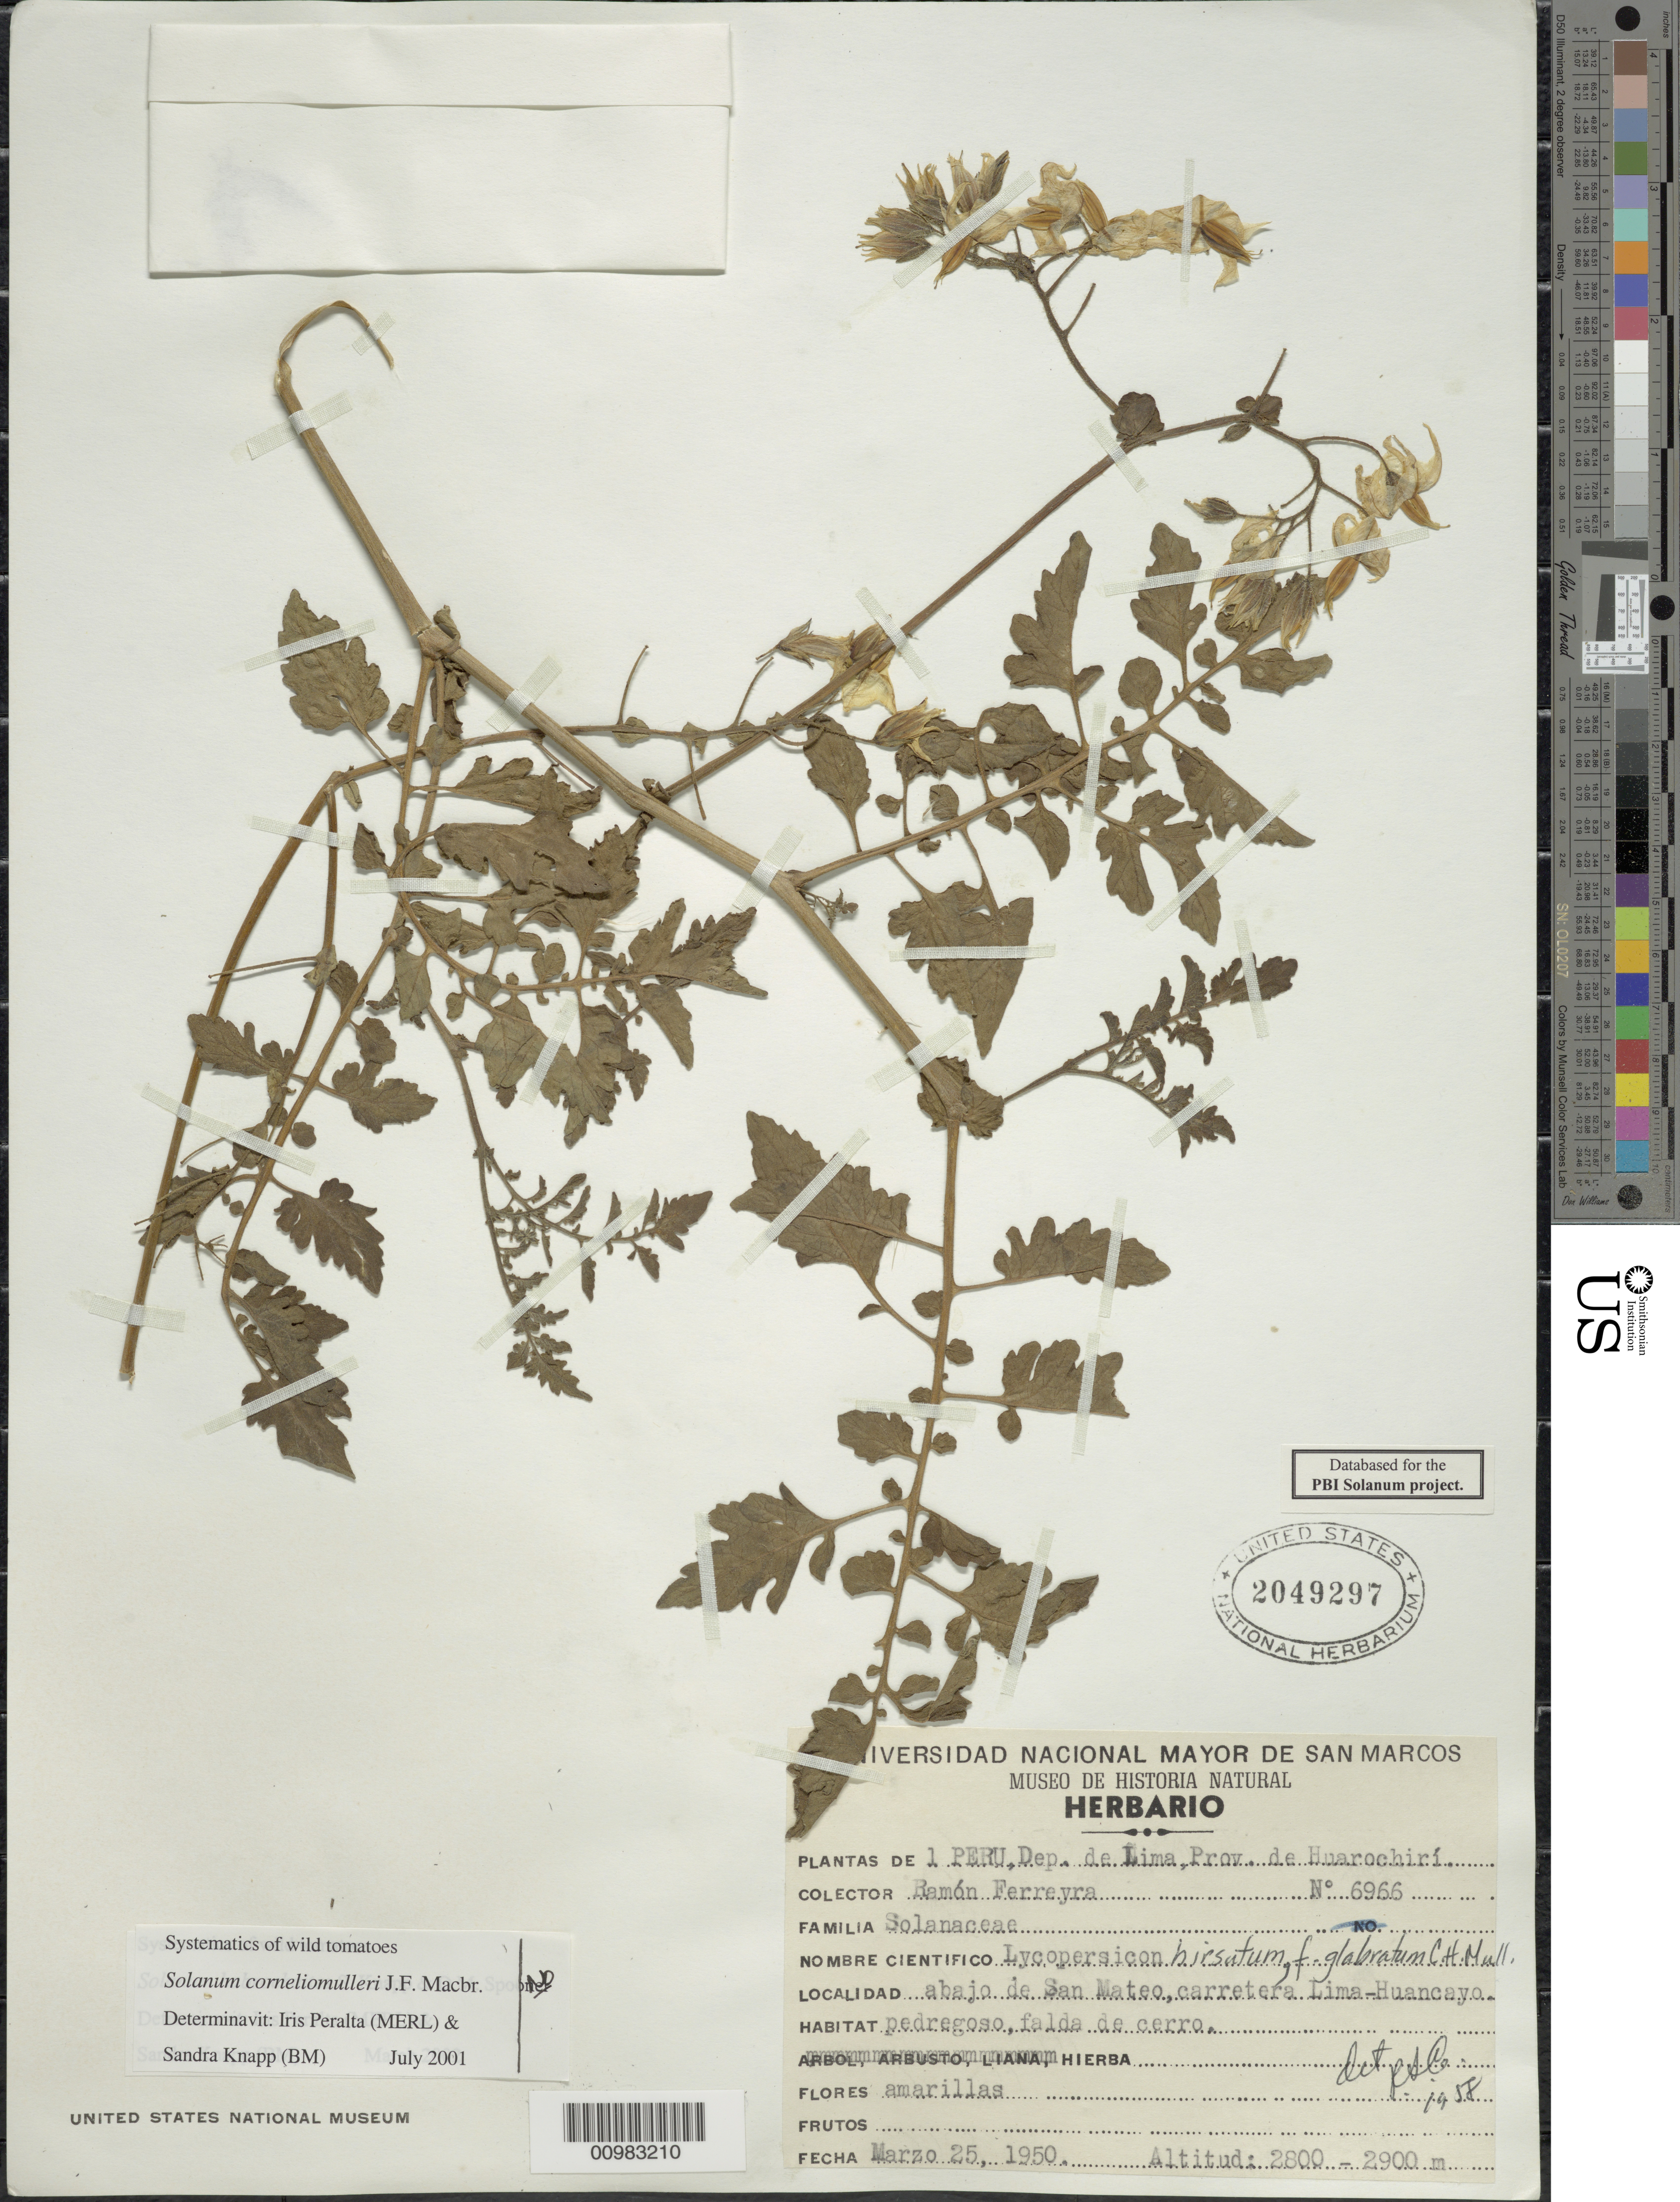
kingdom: Plantae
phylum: Tracheophyta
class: Magnoliopsida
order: Solanales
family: Solanaceae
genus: Solanum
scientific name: Solanum corneliomulleri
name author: J.F. Macbr.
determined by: Peralta, Iris E.; Knapp, S. D.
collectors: R. A. Ferreyra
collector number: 6966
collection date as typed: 25 Mar 1950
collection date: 1950-03-25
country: Peru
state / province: Lima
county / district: Huarochirí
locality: abajo de San Mateo, carretera Lima-Huancayo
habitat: pedrogoso, falda de cerro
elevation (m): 2800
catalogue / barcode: US 2049297